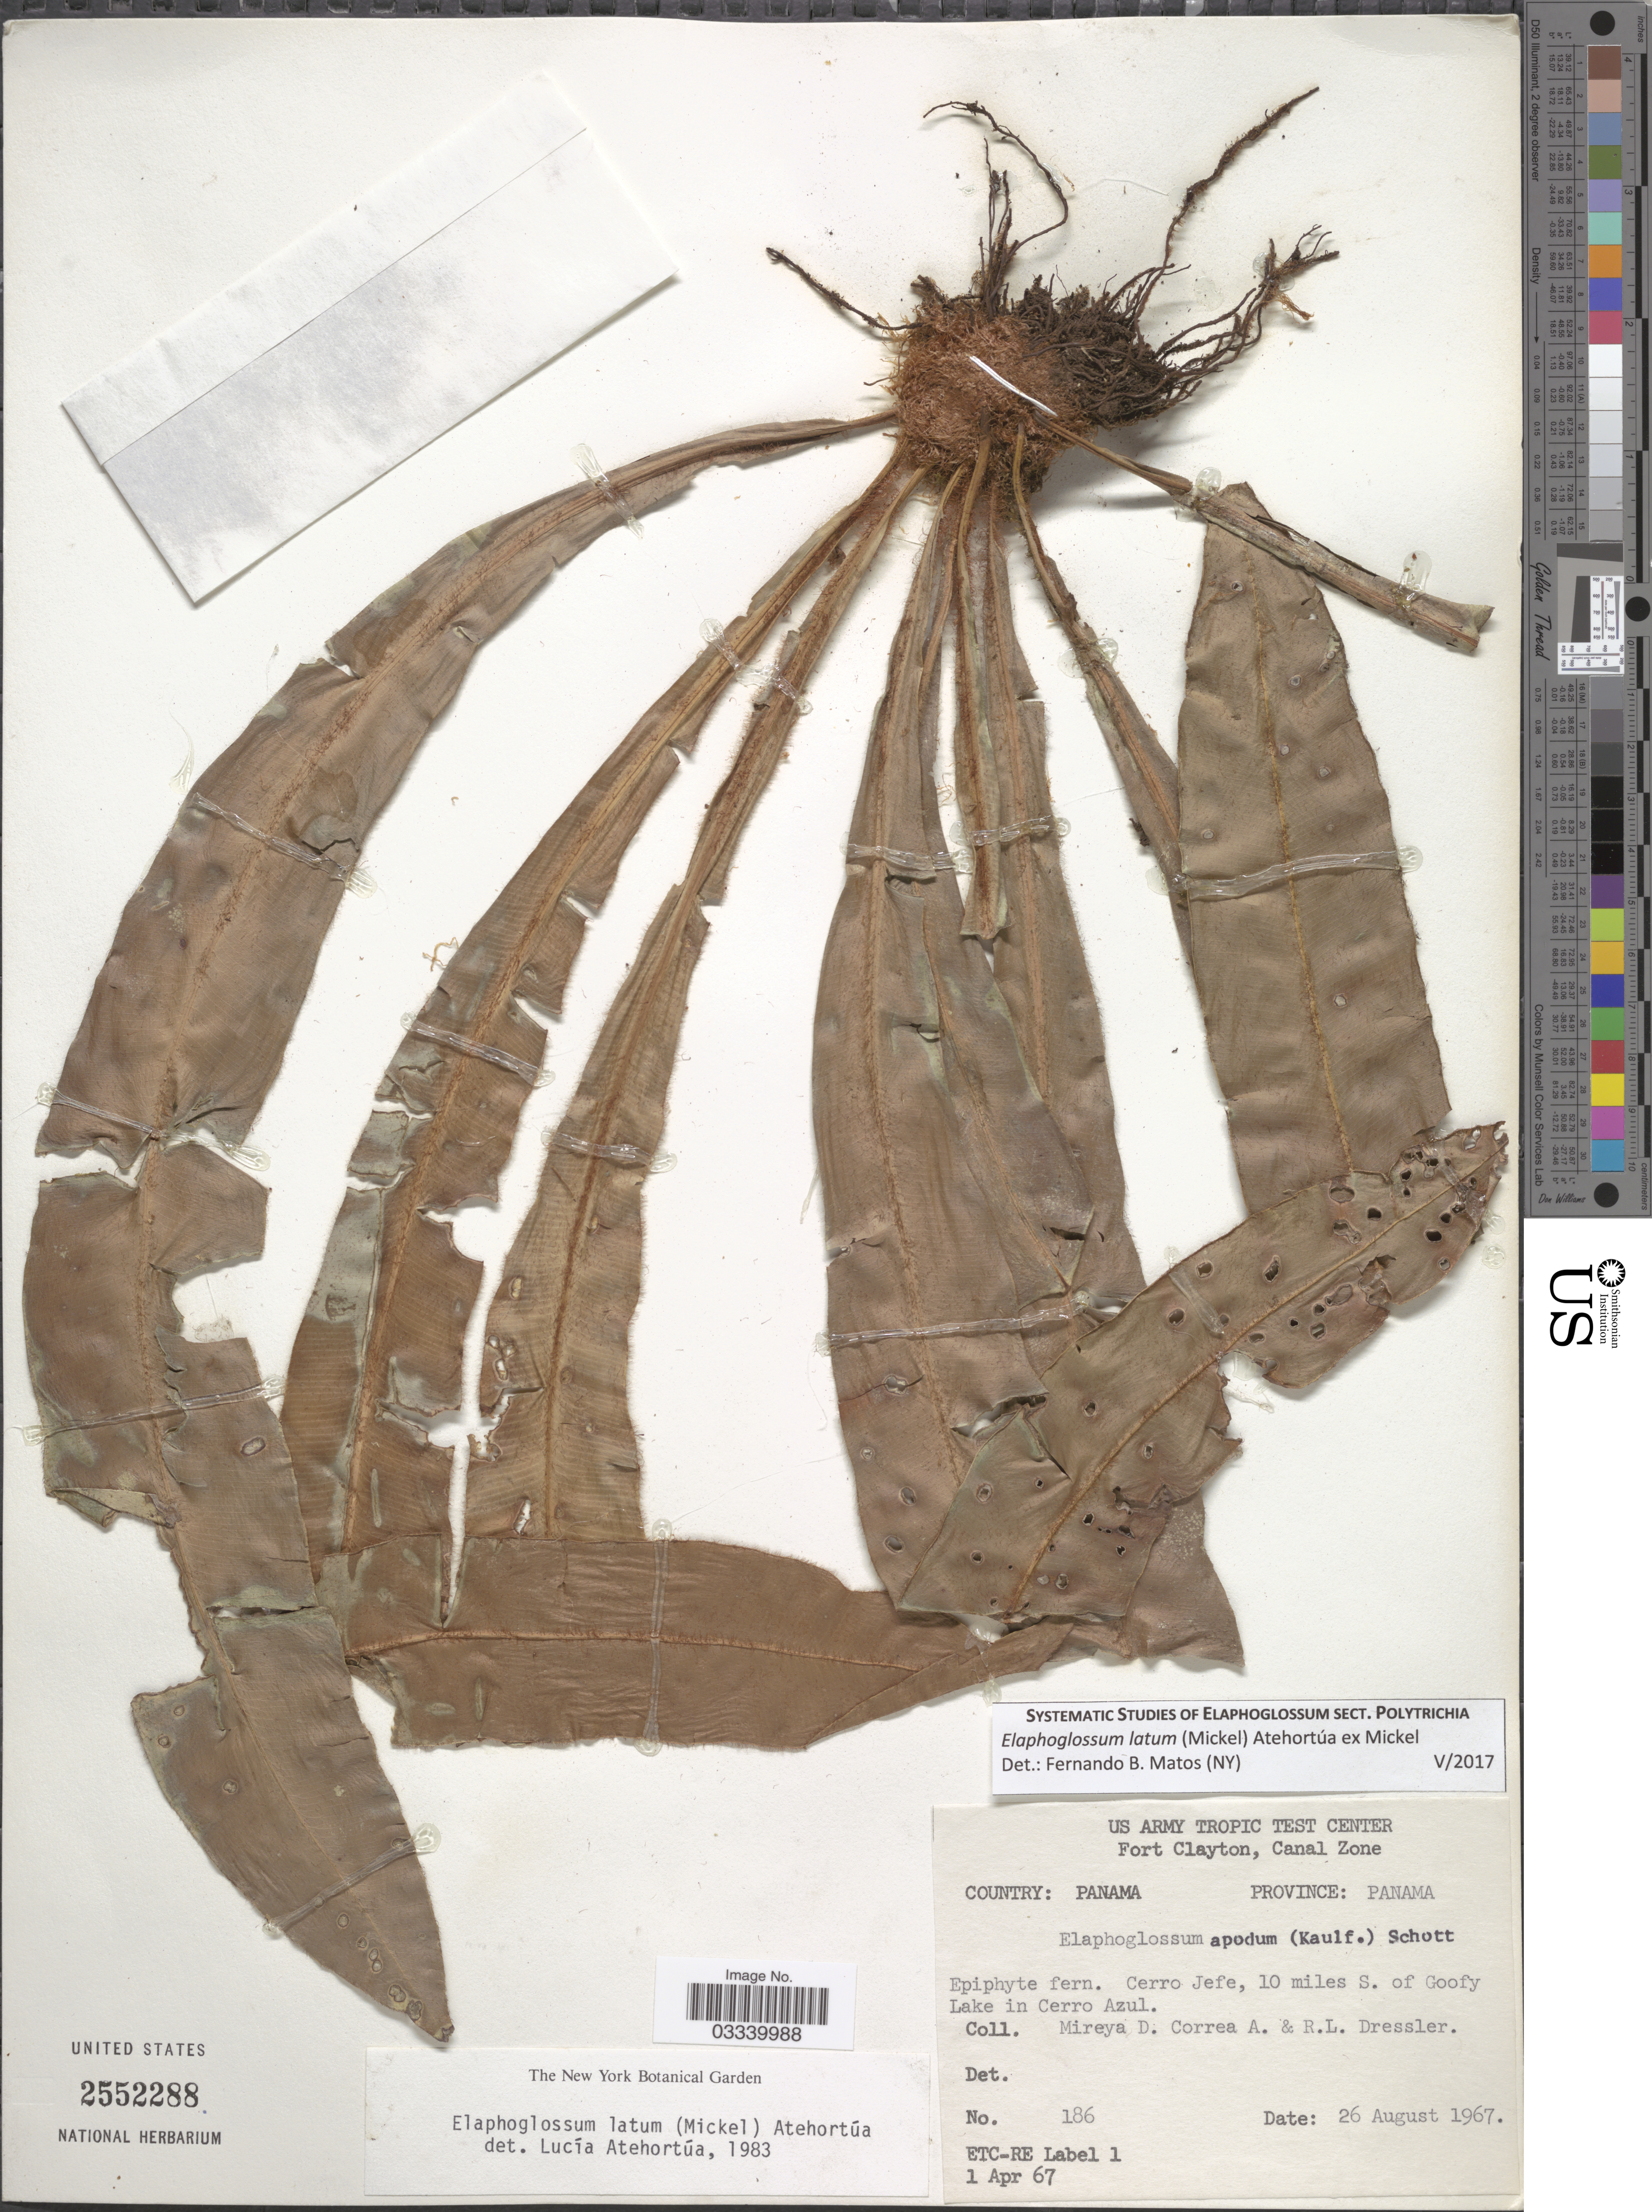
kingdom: Plantae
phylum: Tracheophyta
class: Polypodiopsida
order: Polypodiales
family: Dryopteridaceae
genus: Elaphoglossum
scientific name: Elaphoglossum latum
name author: (Mickel) Atehortúa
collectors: M. D. Corrêa-A. & R. Dressler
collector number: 186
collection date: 1967-08-26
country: Panama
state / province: Panamá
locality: Province: Panama. Cerro Jefe, 10 miles S. of Goofy Lake in Cerro Azul.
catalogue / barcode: US 2552288